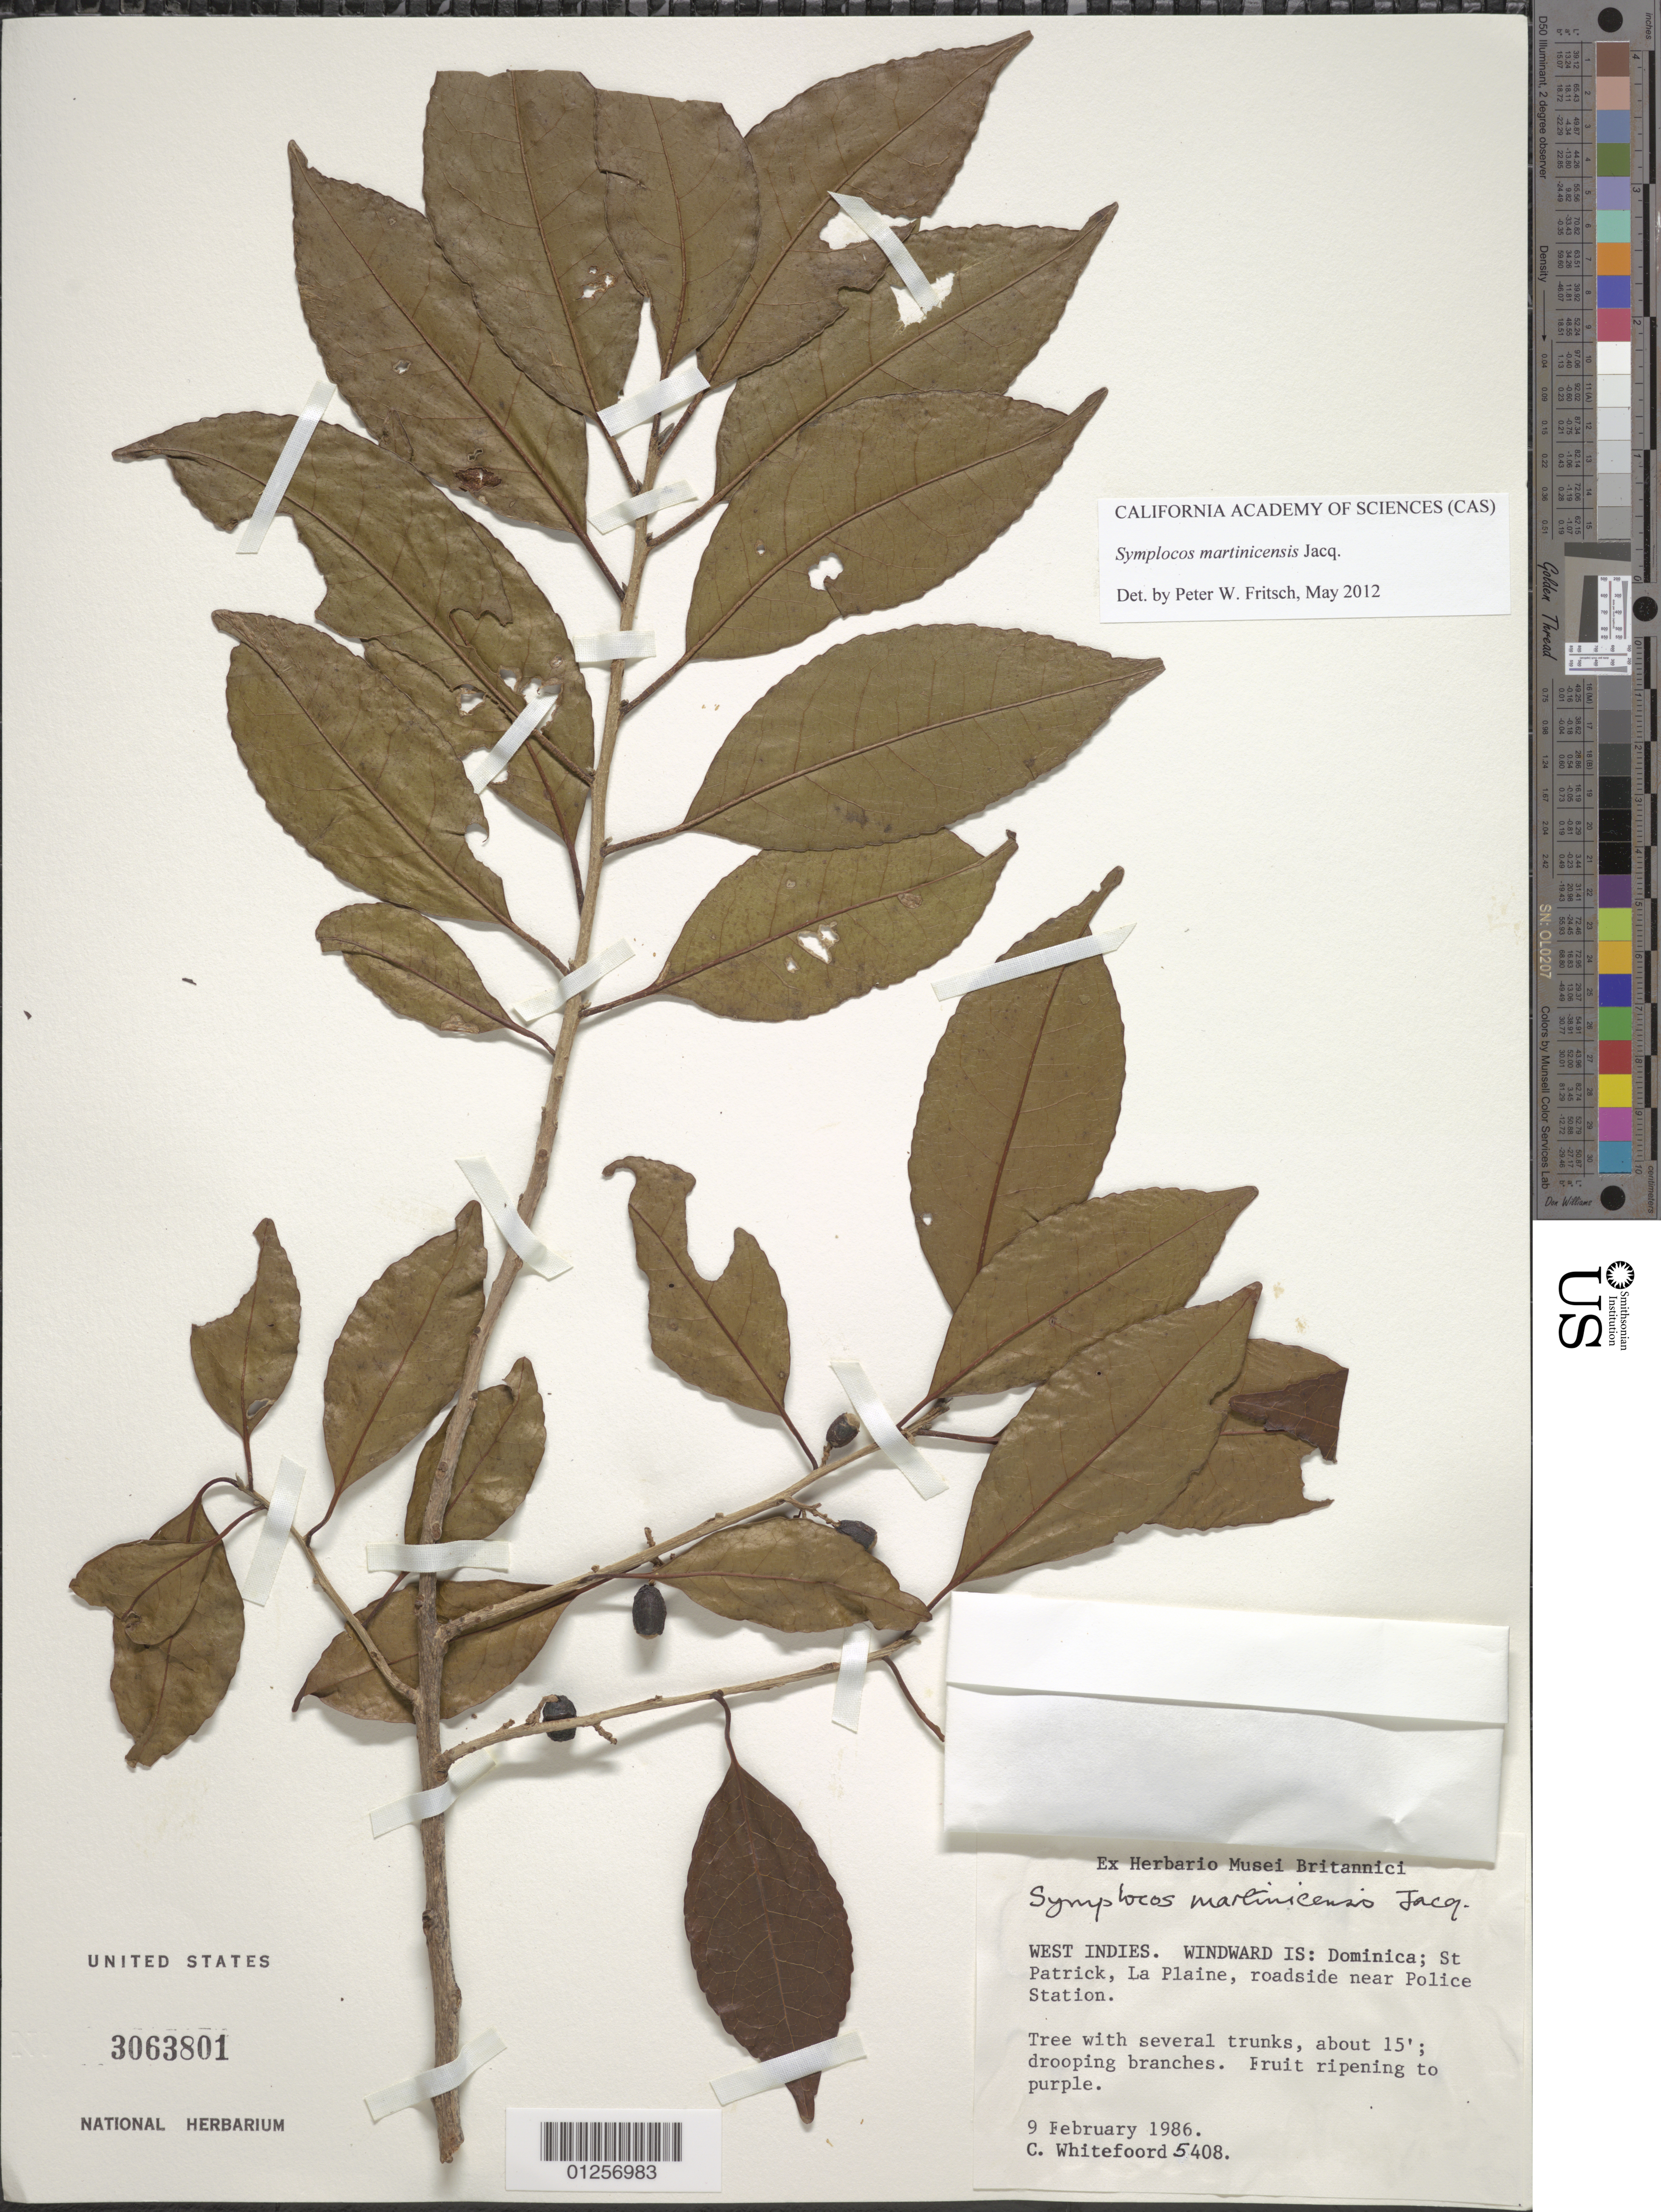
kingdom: Plantae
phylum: Tracheophyta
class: Magnoliopsida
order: Ericales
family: Symplocaceae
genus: Symplocos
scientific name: Symplocos martinicensis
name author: Jacq.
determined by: Fritsch, Peter W.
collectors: C. Whitefoord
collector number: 5408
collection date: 1986-02-09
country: Dominica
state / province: St. Patrick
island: Dominica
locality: La Plaine, roadside near Police Station.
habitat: Roadside.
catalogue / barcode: US 3063801